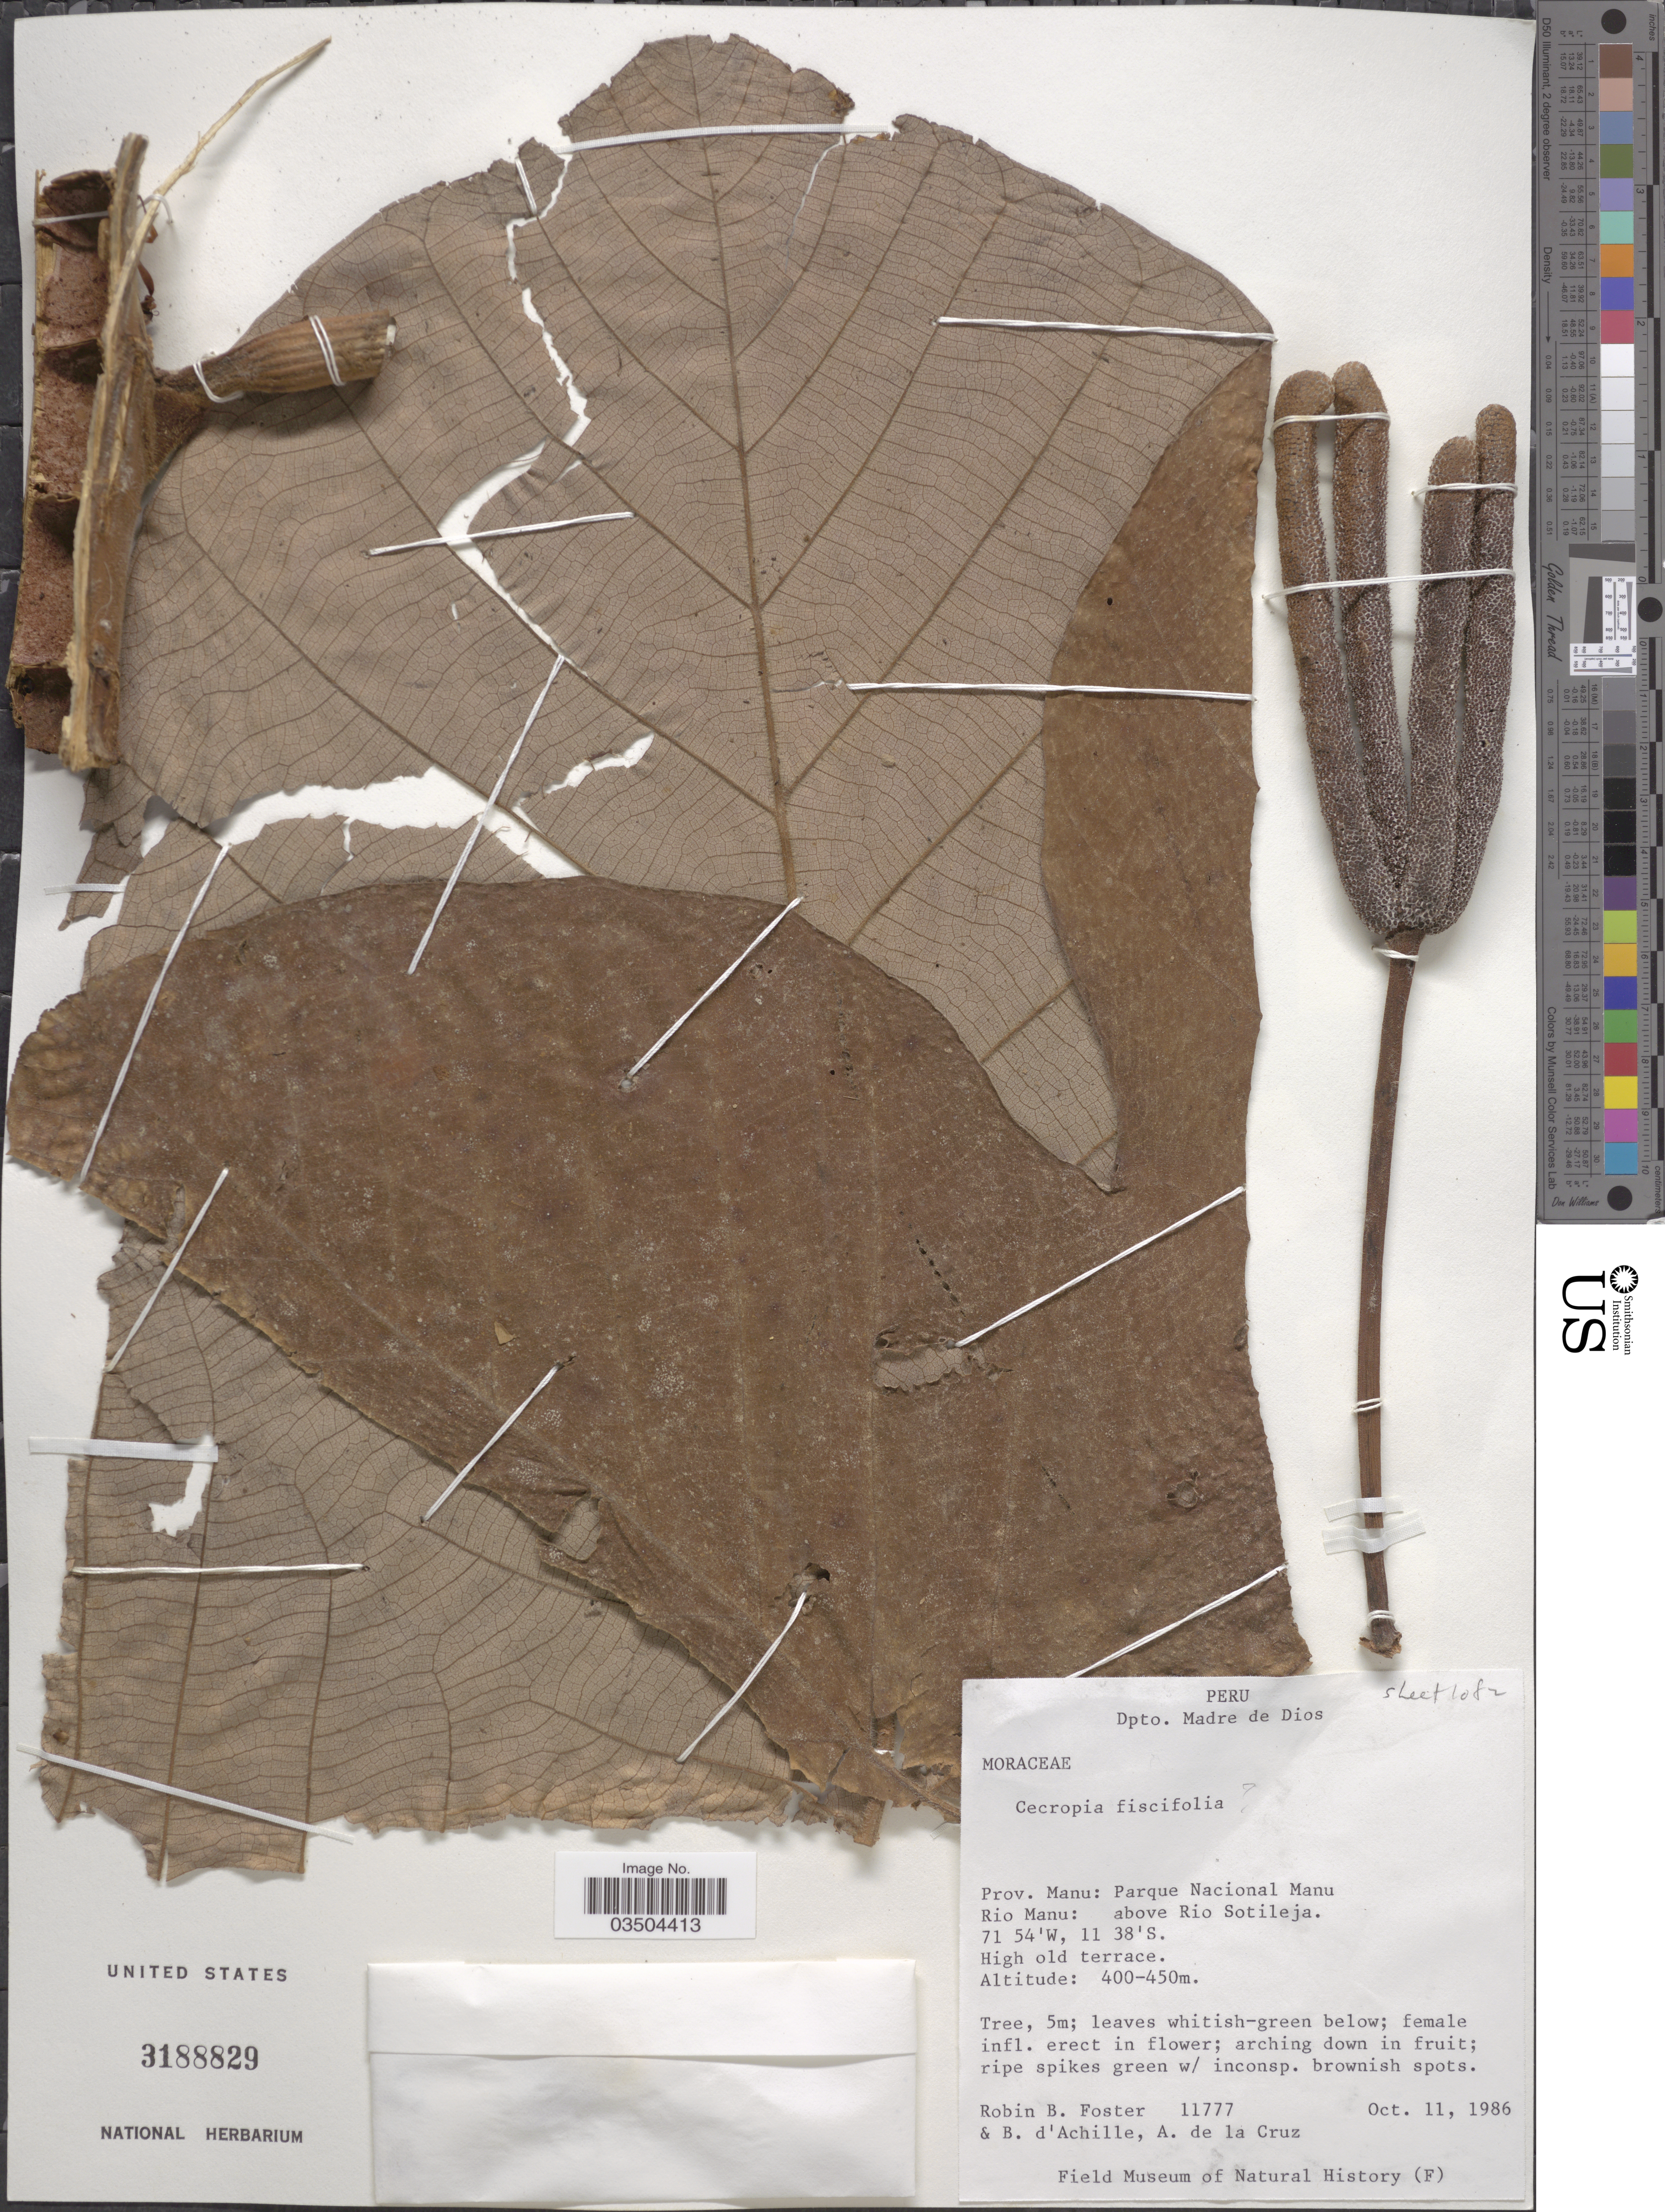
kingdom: Plantae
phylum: Tracheophyta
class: Magnoliopsida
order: Rosales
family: Urticaceae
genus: Cecropia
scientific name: Cecropia ficifolia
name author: Snethlage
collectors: R. B. Foster, B. d'Achille & A. de la Cruz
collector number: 11777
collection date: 1986-10-11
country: Peru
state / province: Madre de Dios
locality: Dpto. Madre de Dios. Prov. Manu: Parque Nacional Manu. Rio Manu: above Rio Sotileja.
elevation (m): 400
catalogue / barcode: US 3188829